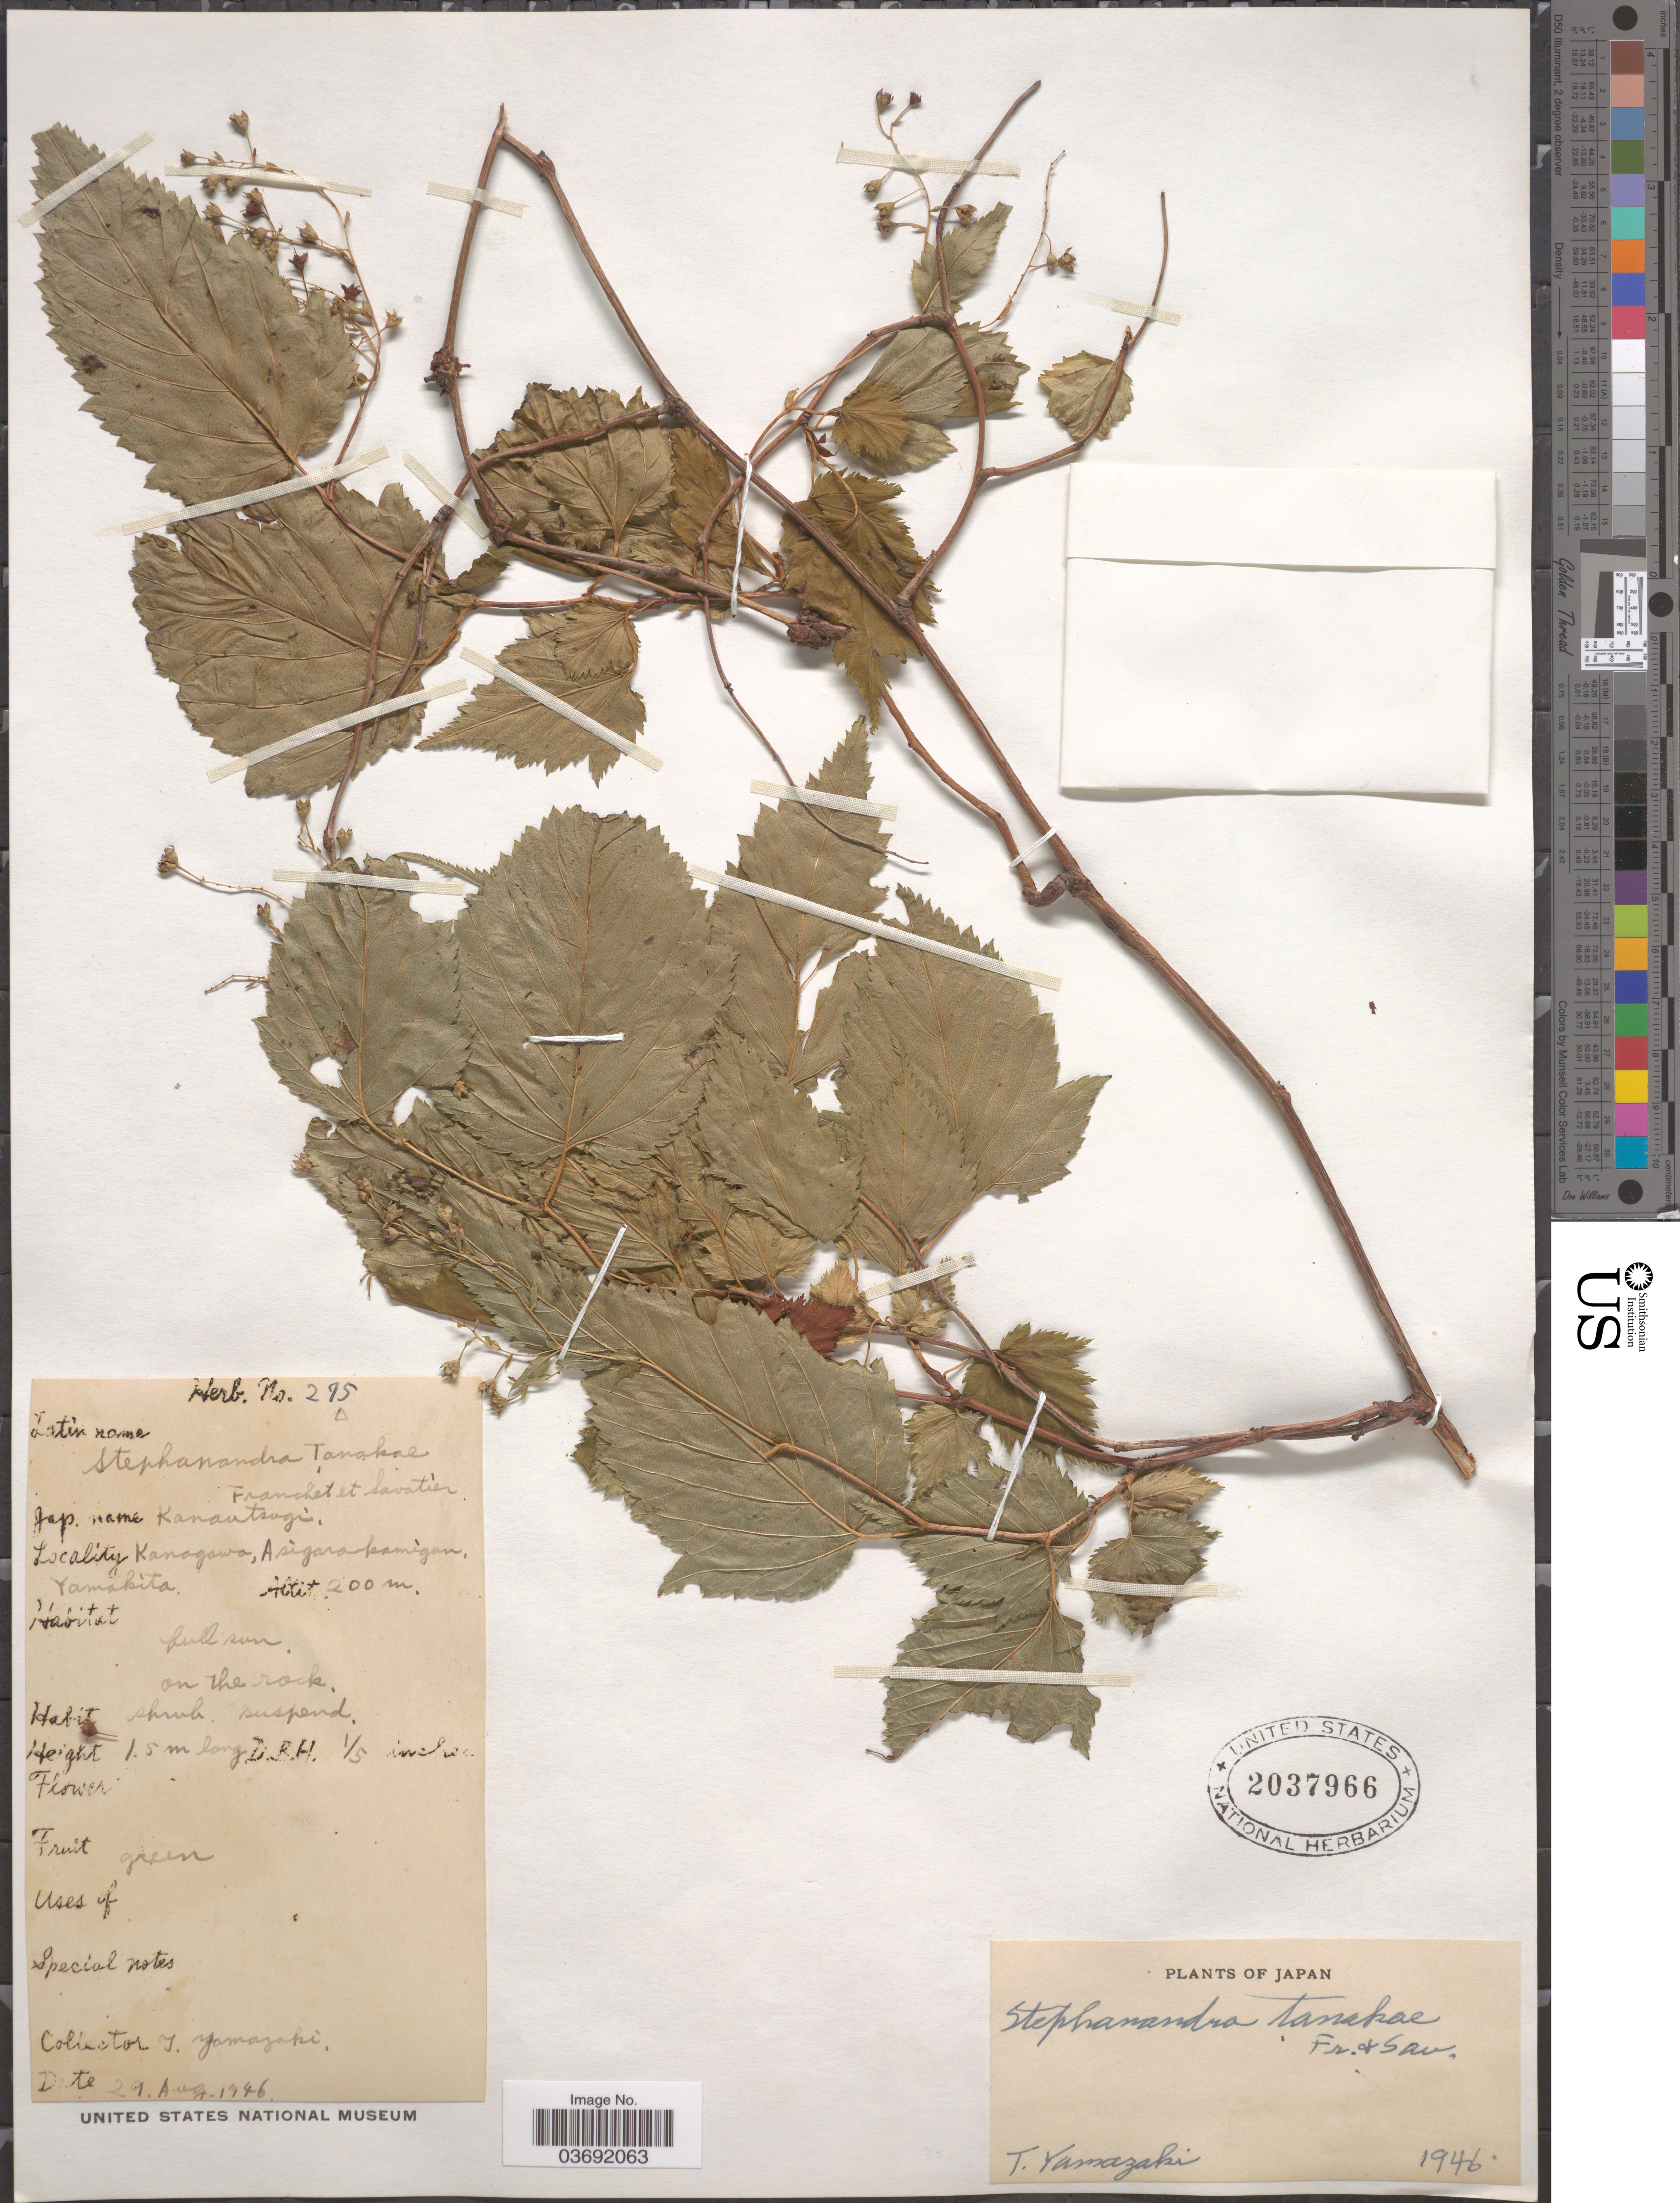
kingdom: Plantae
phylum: Tracheophyta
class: Magnoliopsida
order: Rosales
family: Rosaceae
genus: Neillia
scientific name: Neillia tanakae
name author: (Franch. & Sav.) Franch. & Sav. ex S.H. Oh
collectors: T. Yamazaki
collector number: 275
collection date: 1946-08-24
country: Japan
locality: Kanogawa, Asigarakamigun, Yamakita.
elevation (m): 200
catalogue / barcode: US 2037966